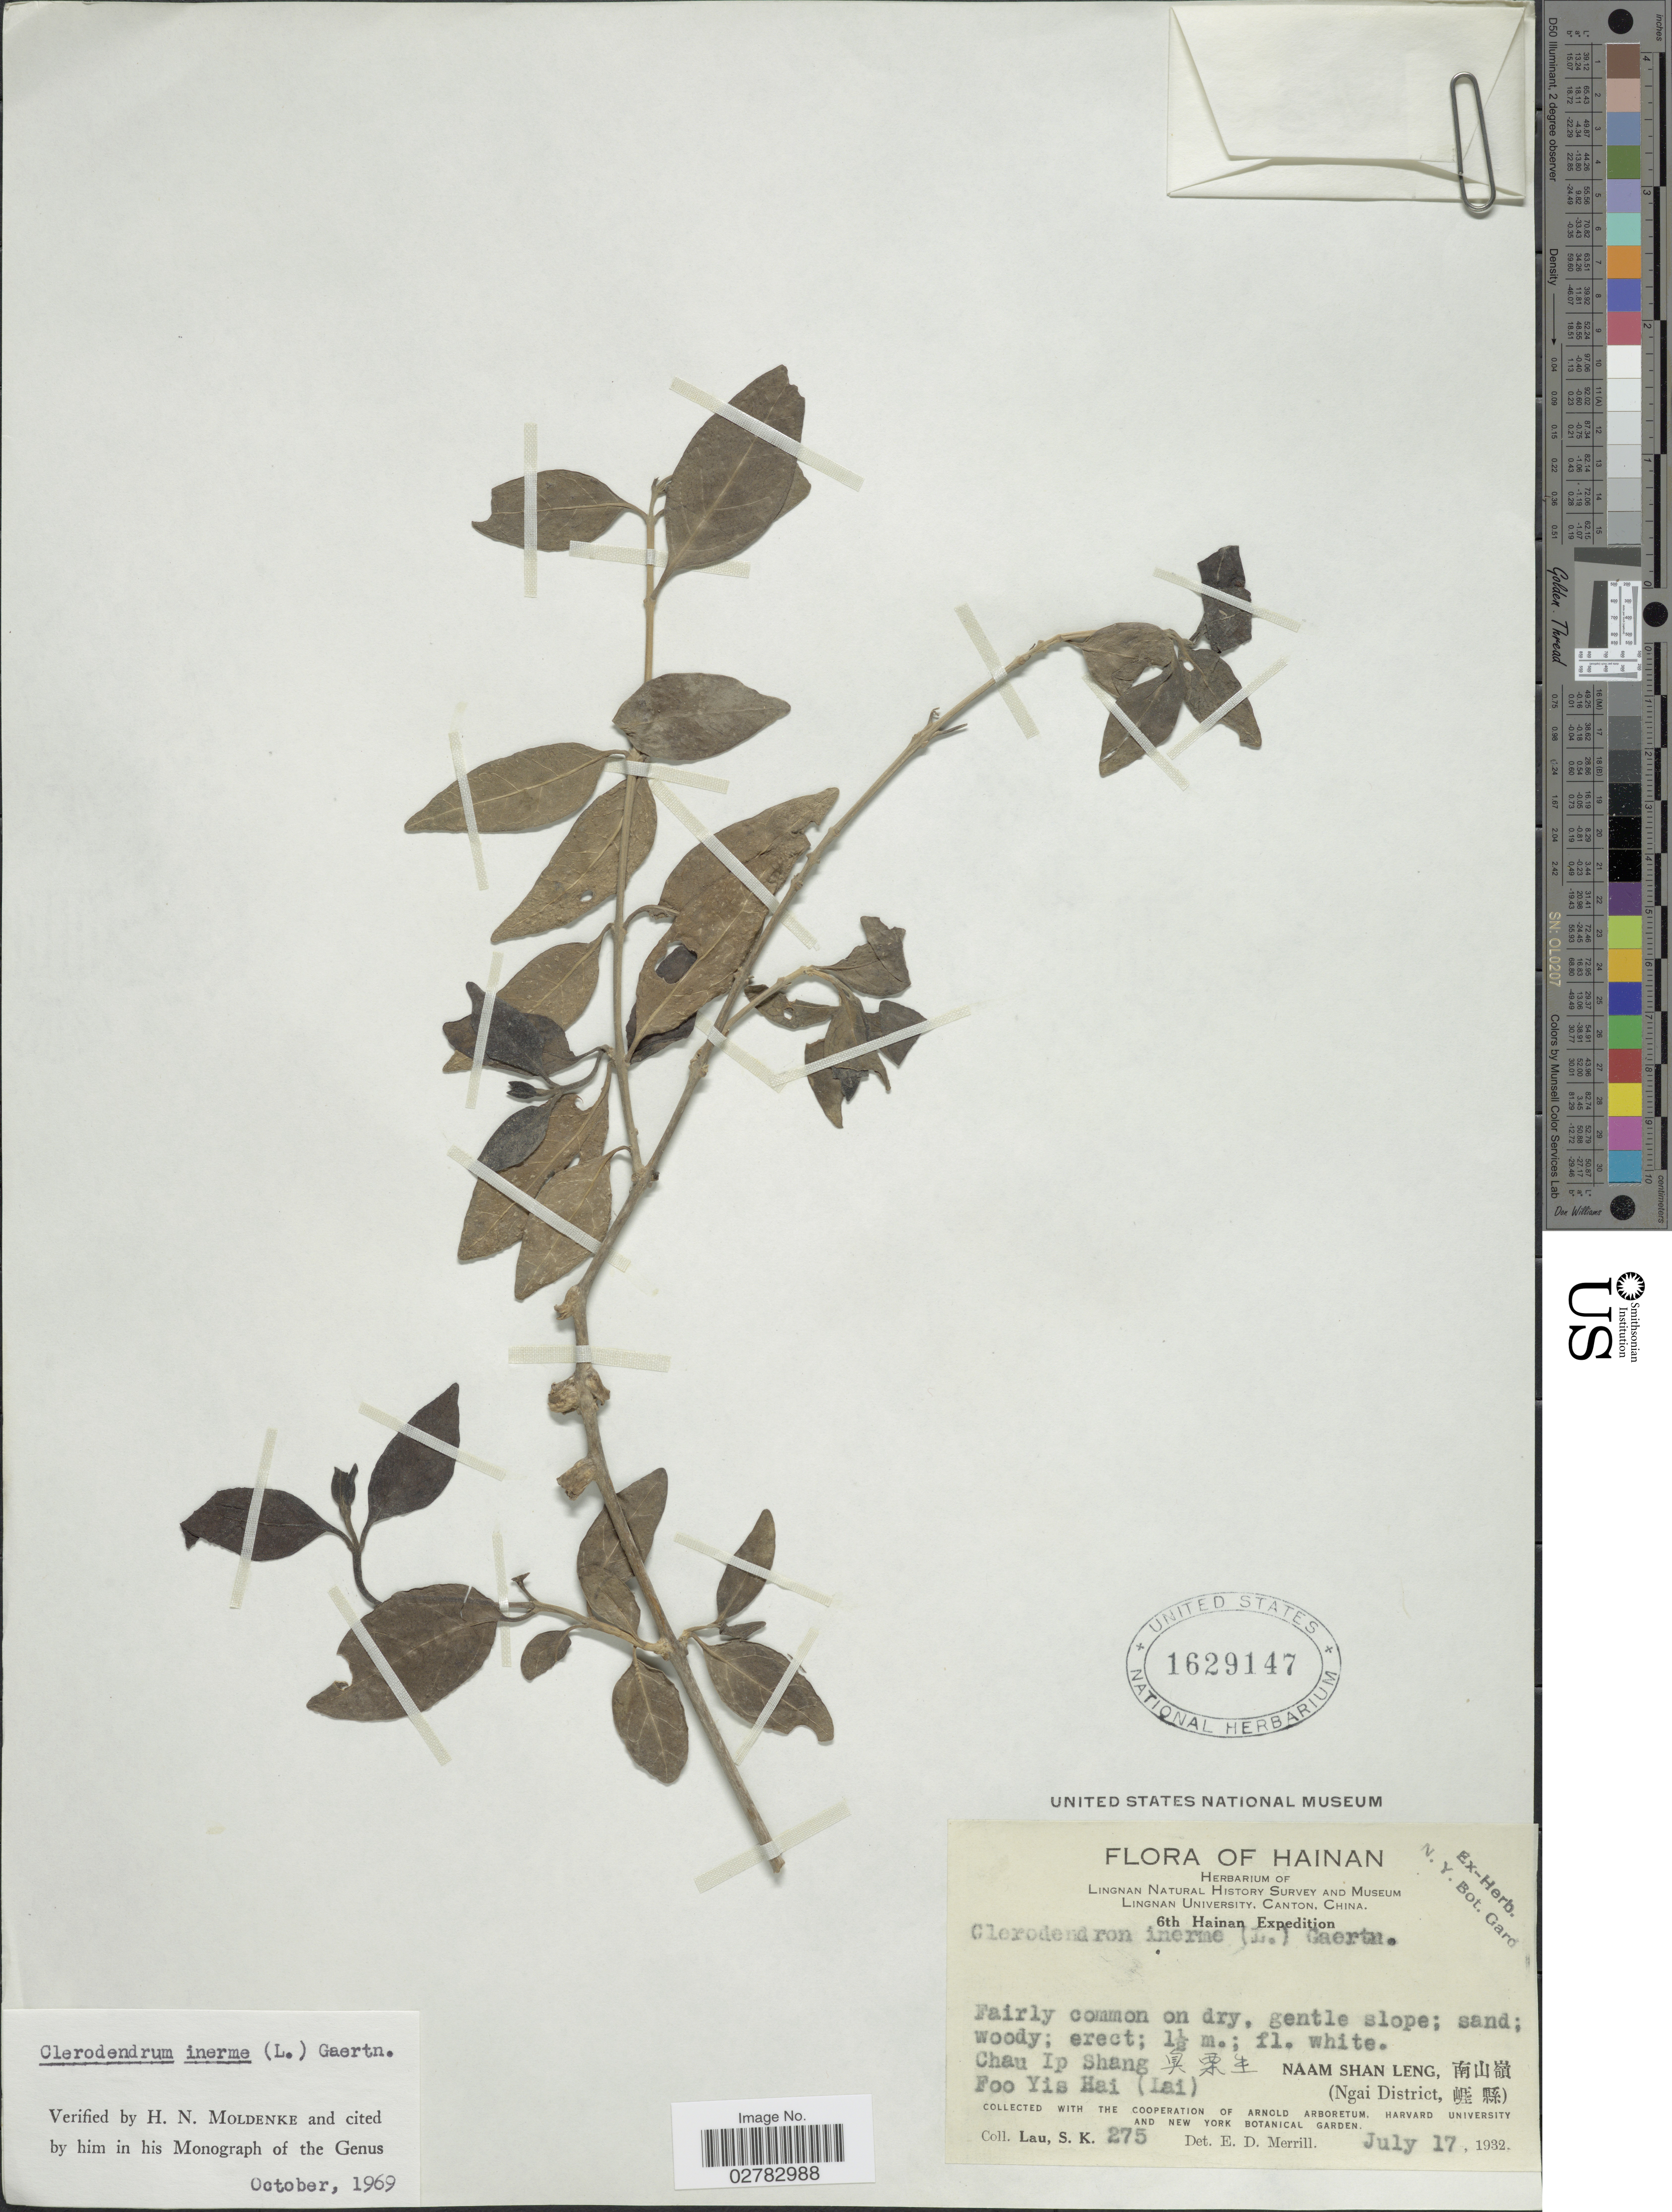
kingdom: Plantae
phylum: Tracheophyta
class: Magnoliopsida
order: Lamiales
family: Lamiaceae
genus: Clerodendrum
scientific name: Clerodendrum inerme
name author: (L.) Gaertn.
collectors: S. K. Lau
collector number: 275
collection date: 1932-07-17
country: China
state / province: Hainan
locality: Chau Ip Shang. Naam Shan Leng. Foo Yis Hai (Lai). (Ngai District).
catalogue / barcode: US 1629147